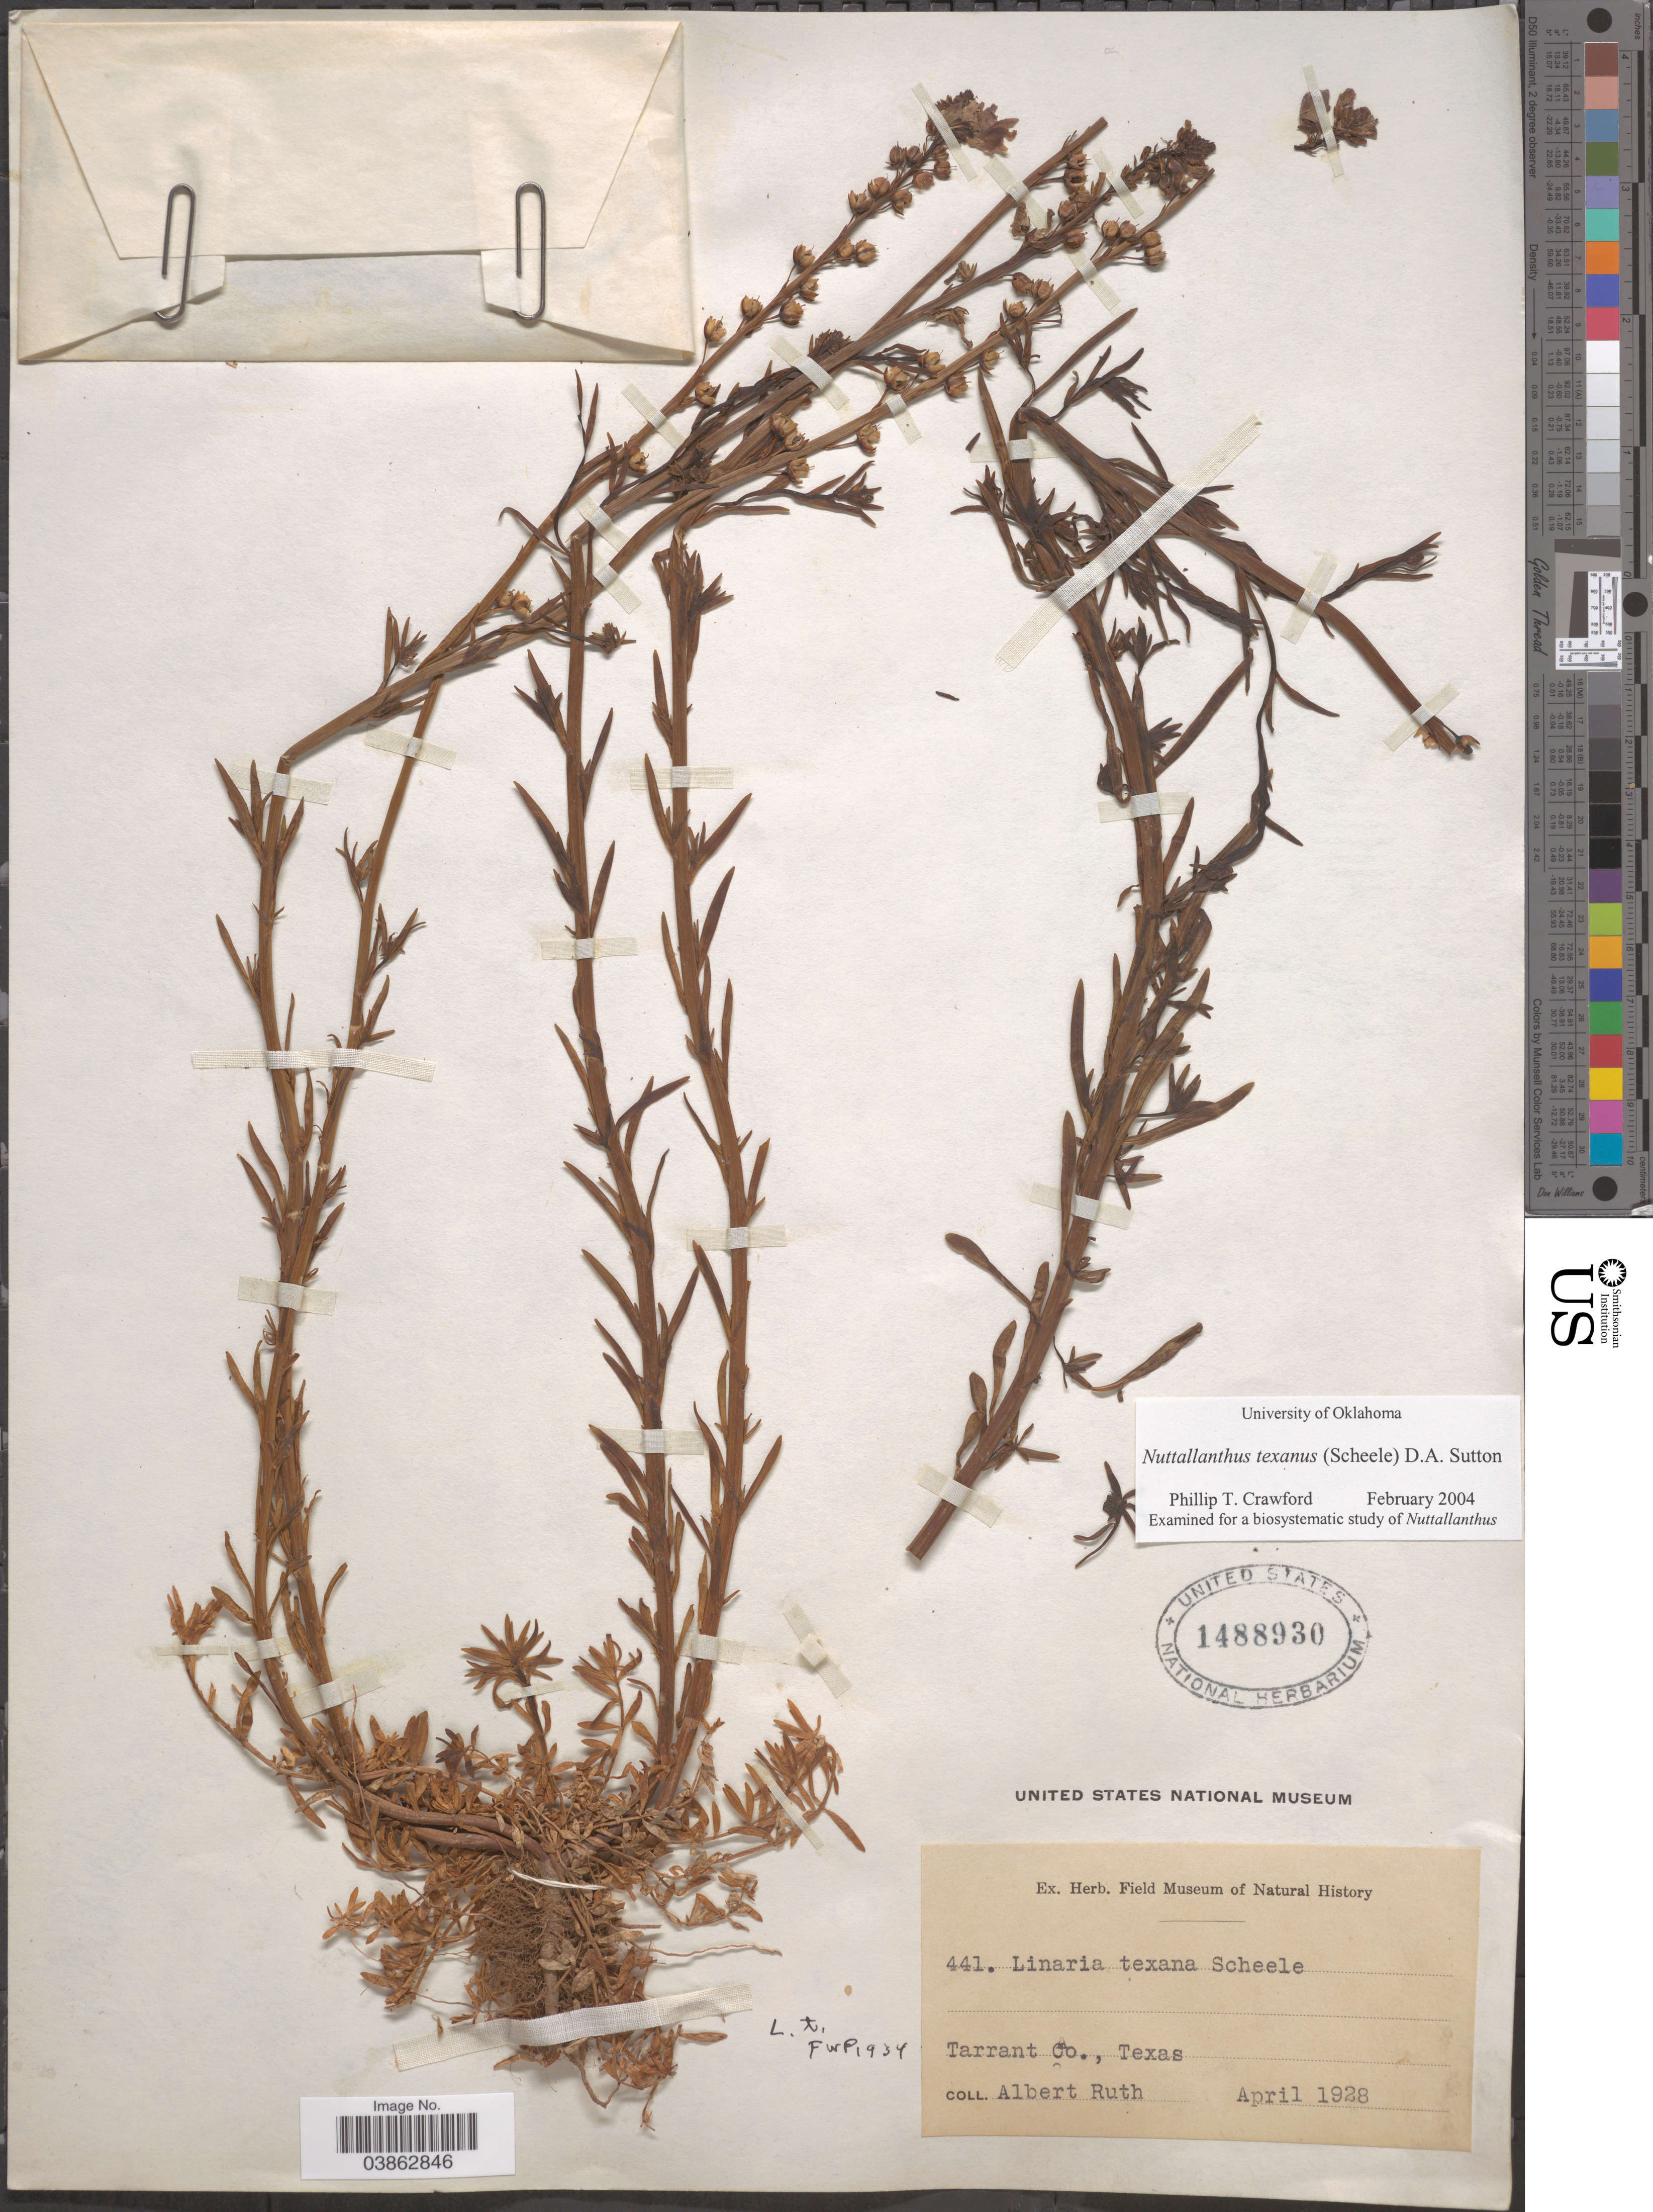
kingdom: Plantae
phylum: Tracheophyta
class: Magnoliopsida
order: Lamiales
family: Plantaginaceae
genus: Linaria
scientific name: Linaria texana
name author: Scheele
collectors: A. Ruth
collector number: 441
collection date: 1928-04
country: United States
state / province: Texas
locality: Tarrant Co.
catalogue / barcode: US 1488930